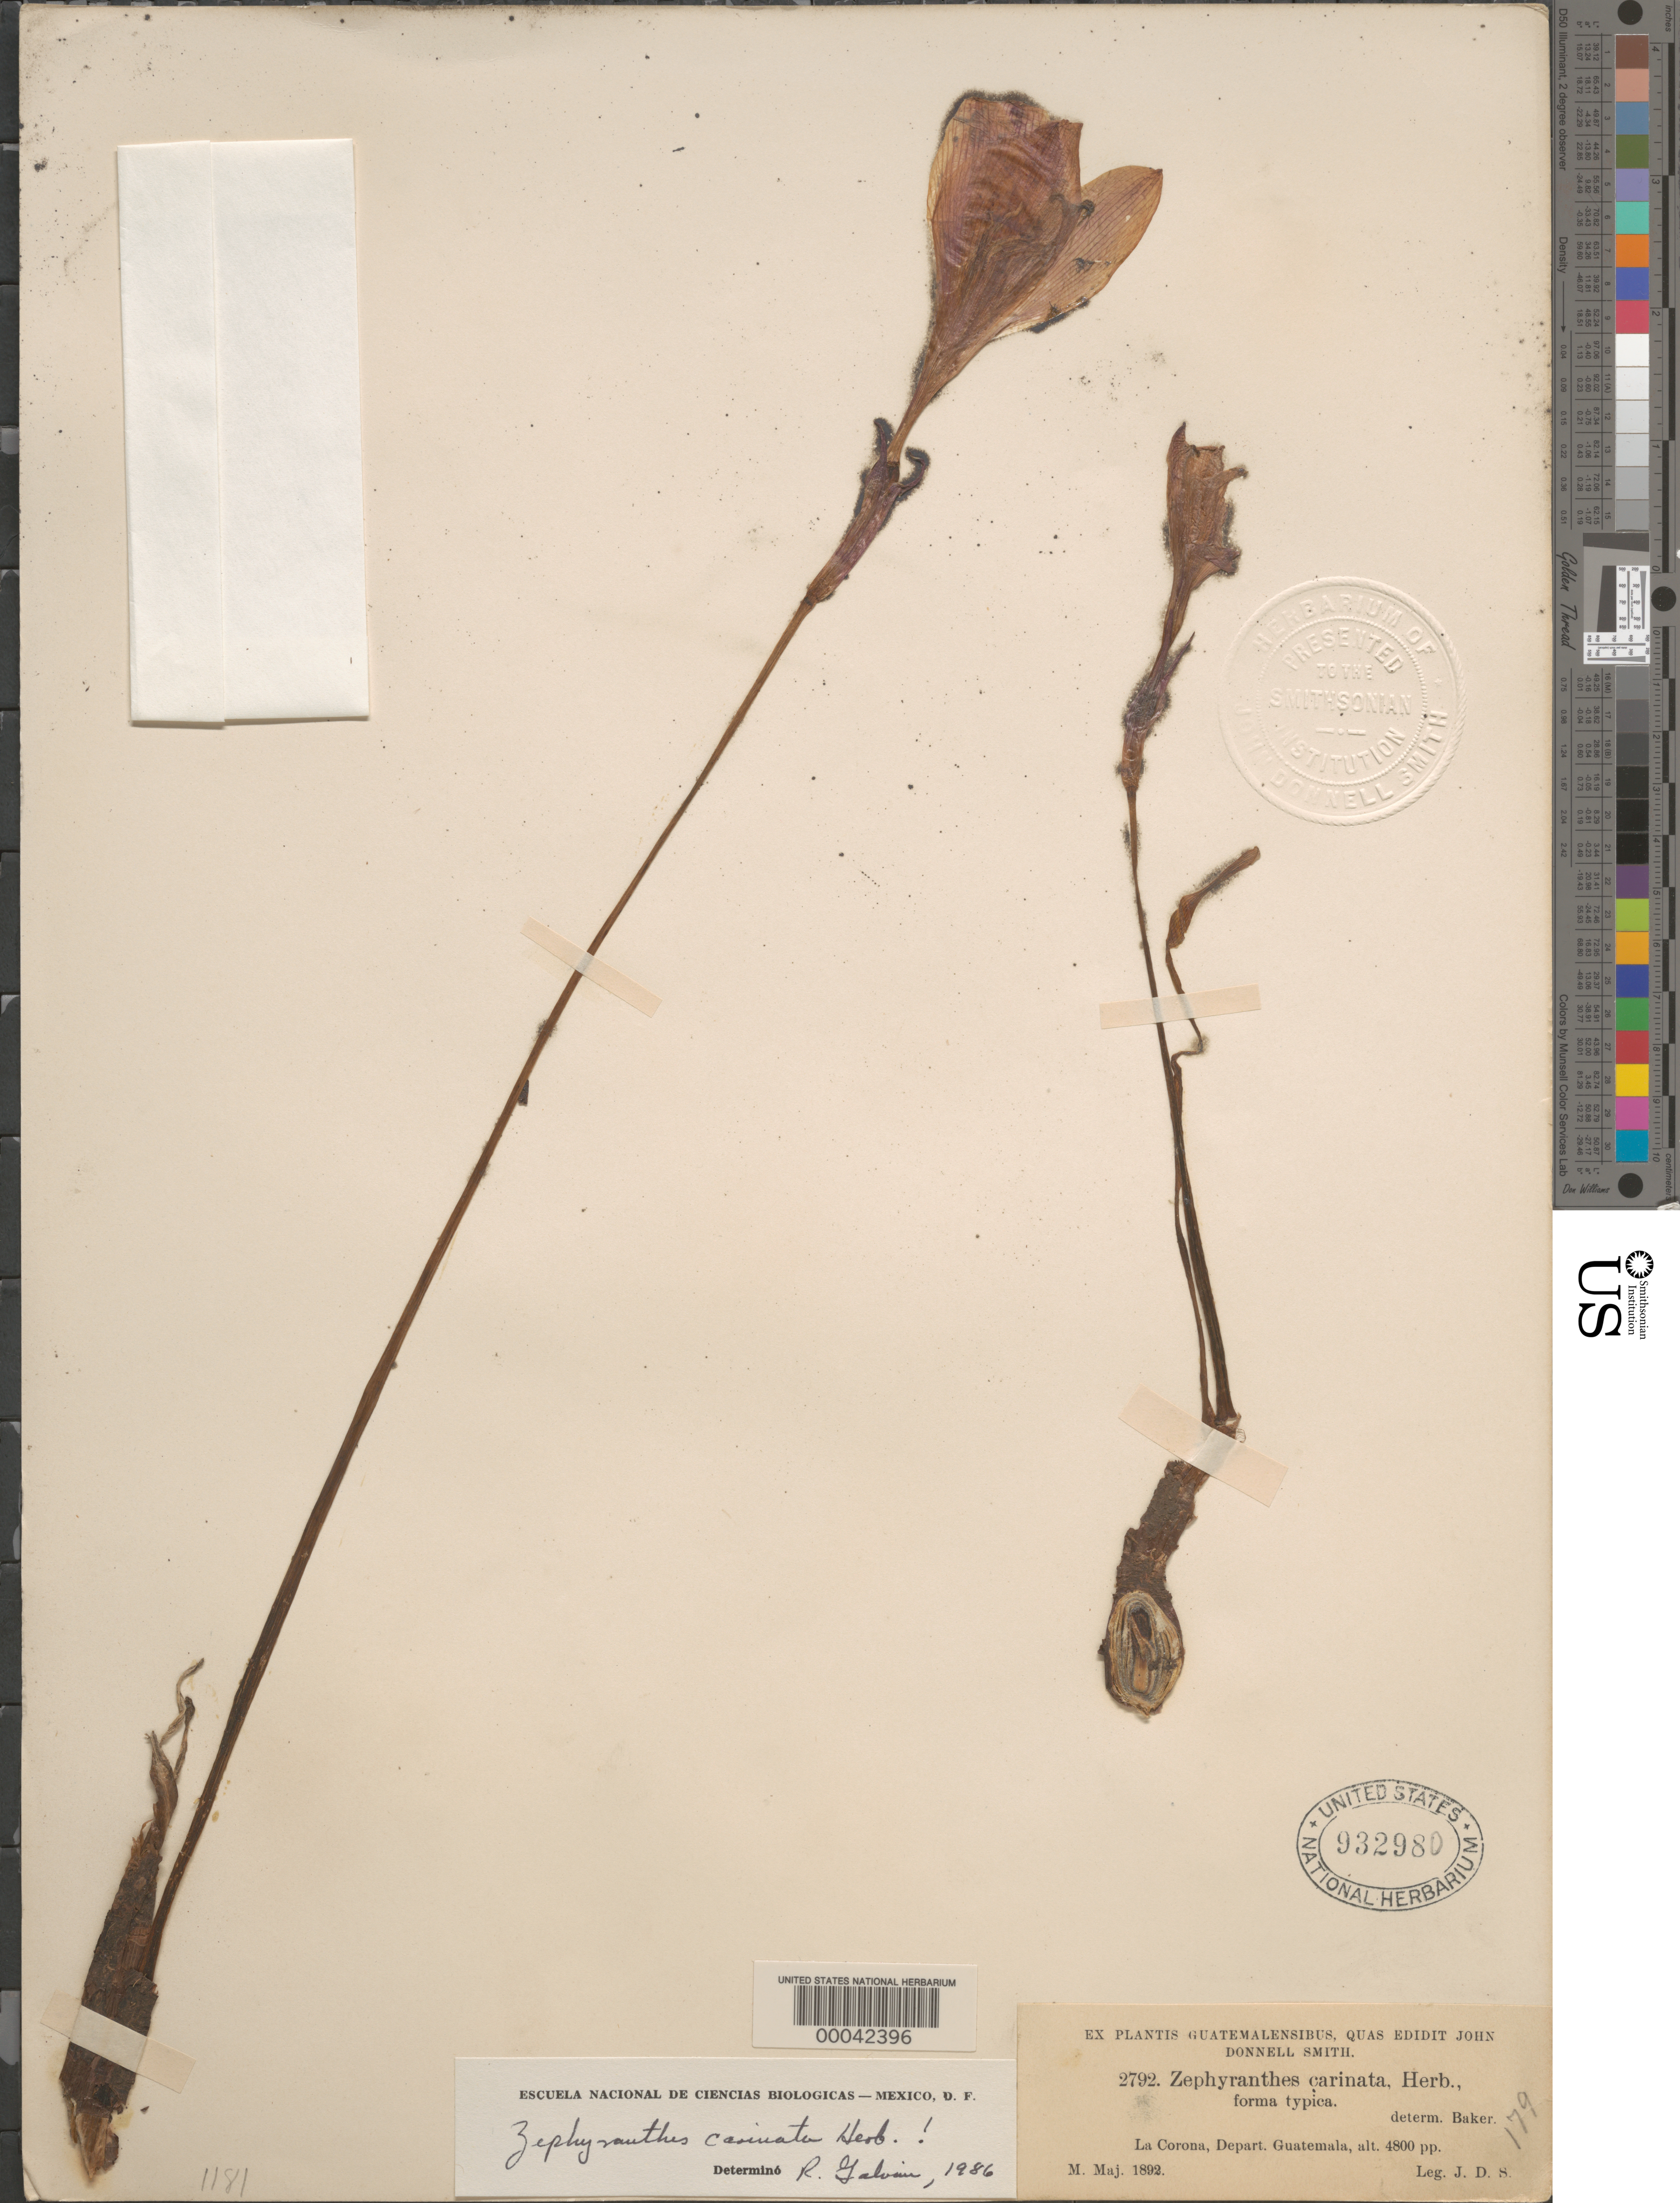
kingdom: Plantae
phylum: Tracheophyta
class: Liliopsida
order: Asparagales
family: Amaryllidaceae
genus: Zephyranthes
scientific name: Zephyranthes carinata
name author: Herb.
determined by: Galván, R.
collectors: J. Donnell Smith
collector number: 2792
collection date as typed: May 1892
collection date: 1892-05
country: Guatemala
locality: La corona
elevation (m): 4800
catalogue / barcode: US 932980